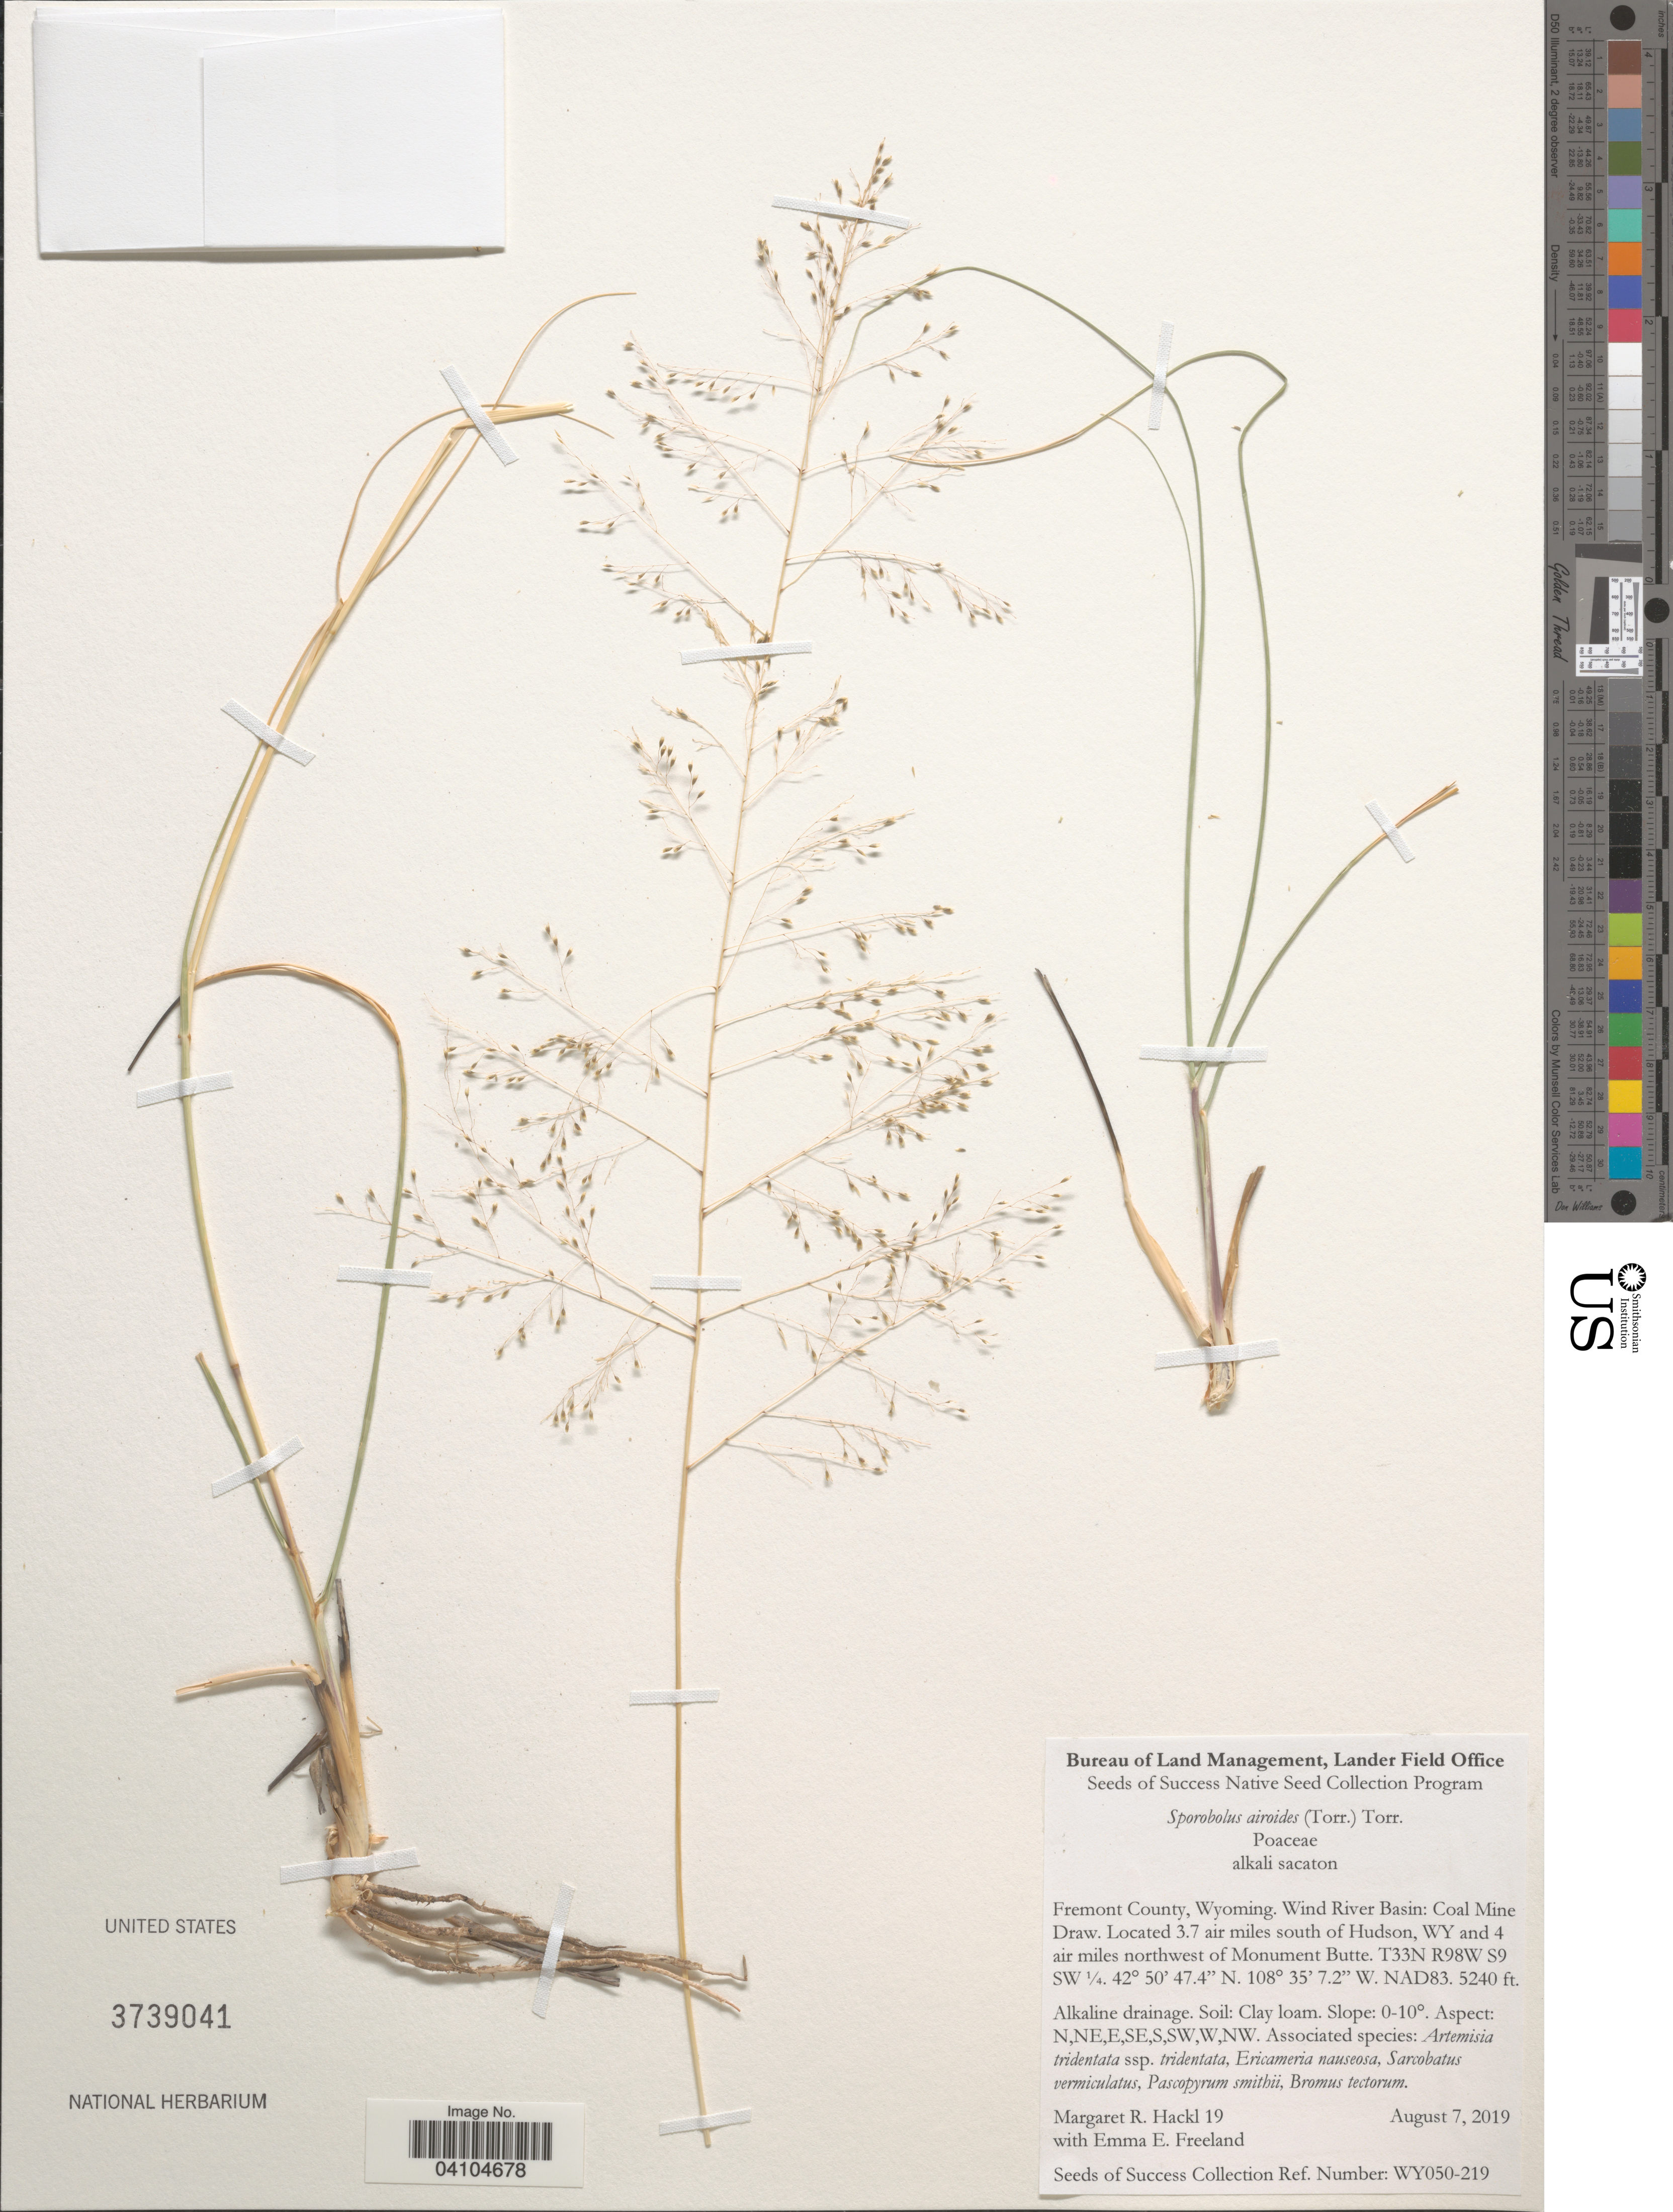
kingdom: Plantae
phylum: Tracheophyta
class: Liliopsida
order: Poales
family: Poaceae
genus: Sporobolus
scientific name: Sporobolus airoides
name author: (Torr.) Torr.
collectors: M. Hackl & E. Freeland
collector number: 19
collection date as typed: Transcribed d/m/y: 7/8/2019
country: United States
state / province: Wyoming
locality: Fremont County. Wind River Basin: Coal Mine Draw. Located 3.7 air miles south of Hudson, WY and 4 air miles northwest of Monument Butte. T33N R98W S9 SW¼. NAD83.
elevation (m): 1597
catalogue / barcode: US 3739041